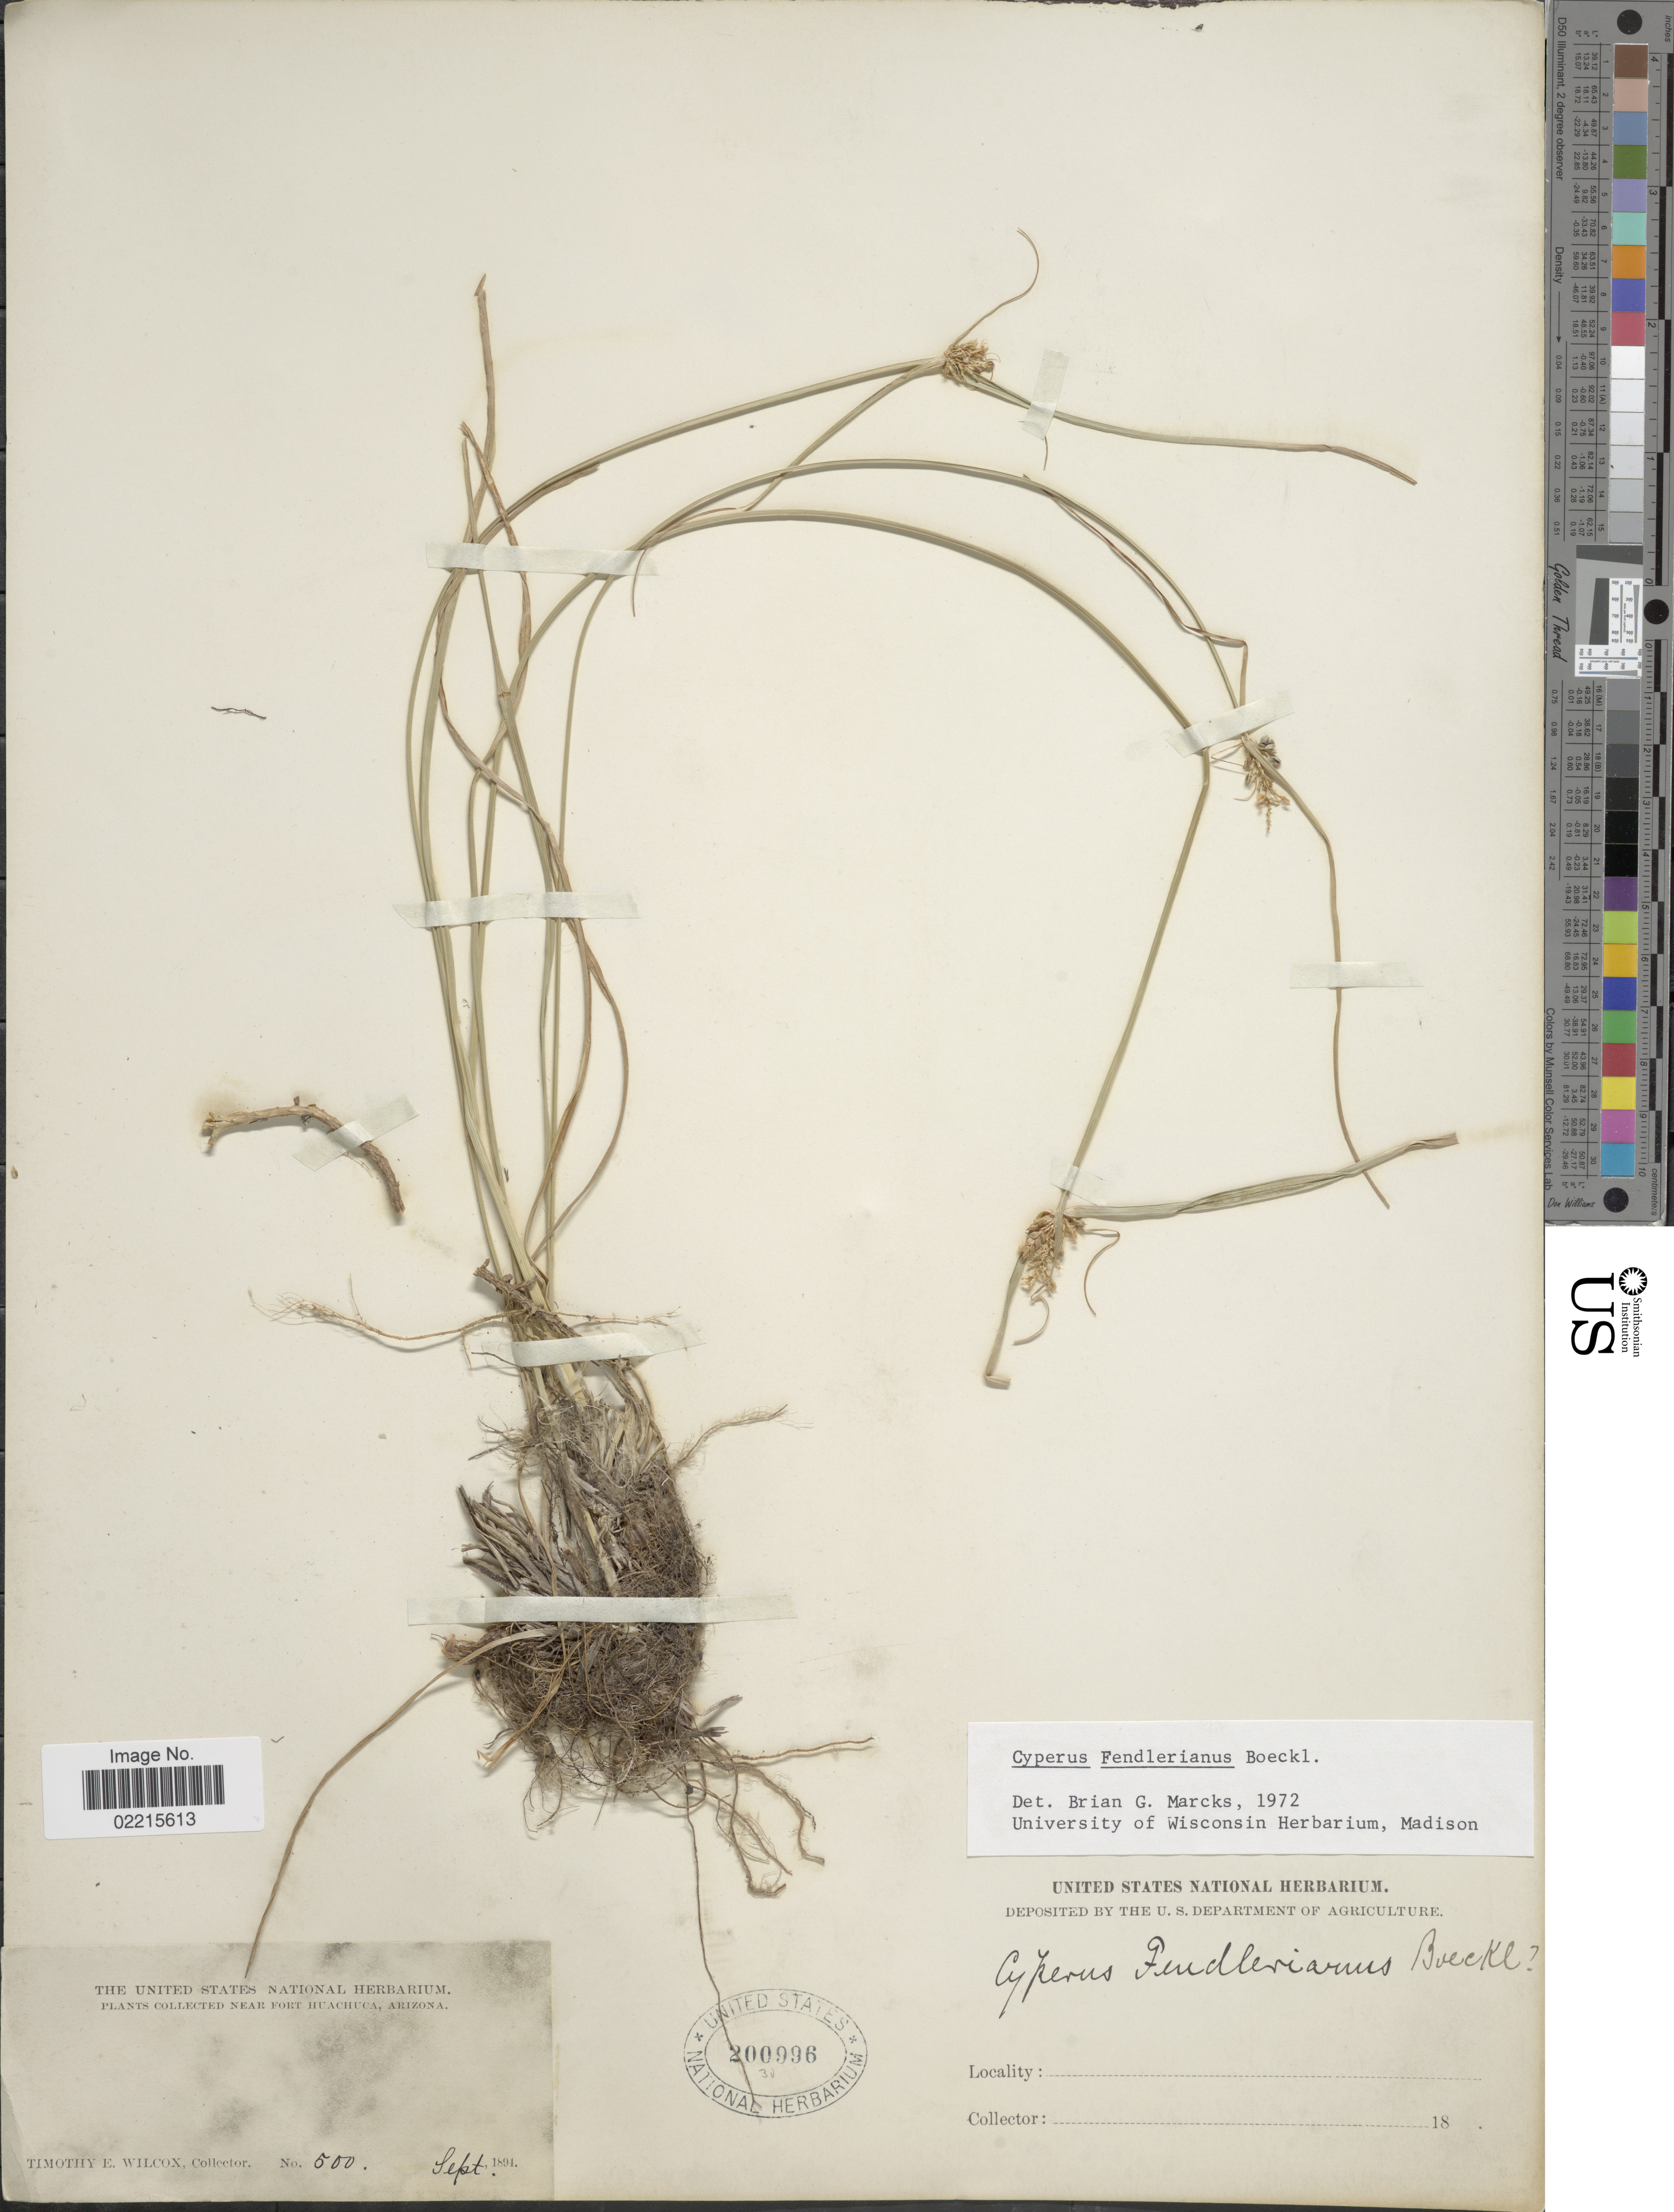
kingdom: Plantae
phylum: Tracheophyta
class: Liliopsida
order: Poales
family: Cyperaceae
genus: Cyperus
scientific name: Cyperus fendlerianus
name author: Boeckeler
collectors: T. E. Wilcox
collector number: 500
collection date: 1894-09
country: United States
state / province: Arizona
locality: Near Fort Huachuca.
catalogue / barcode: US 200996